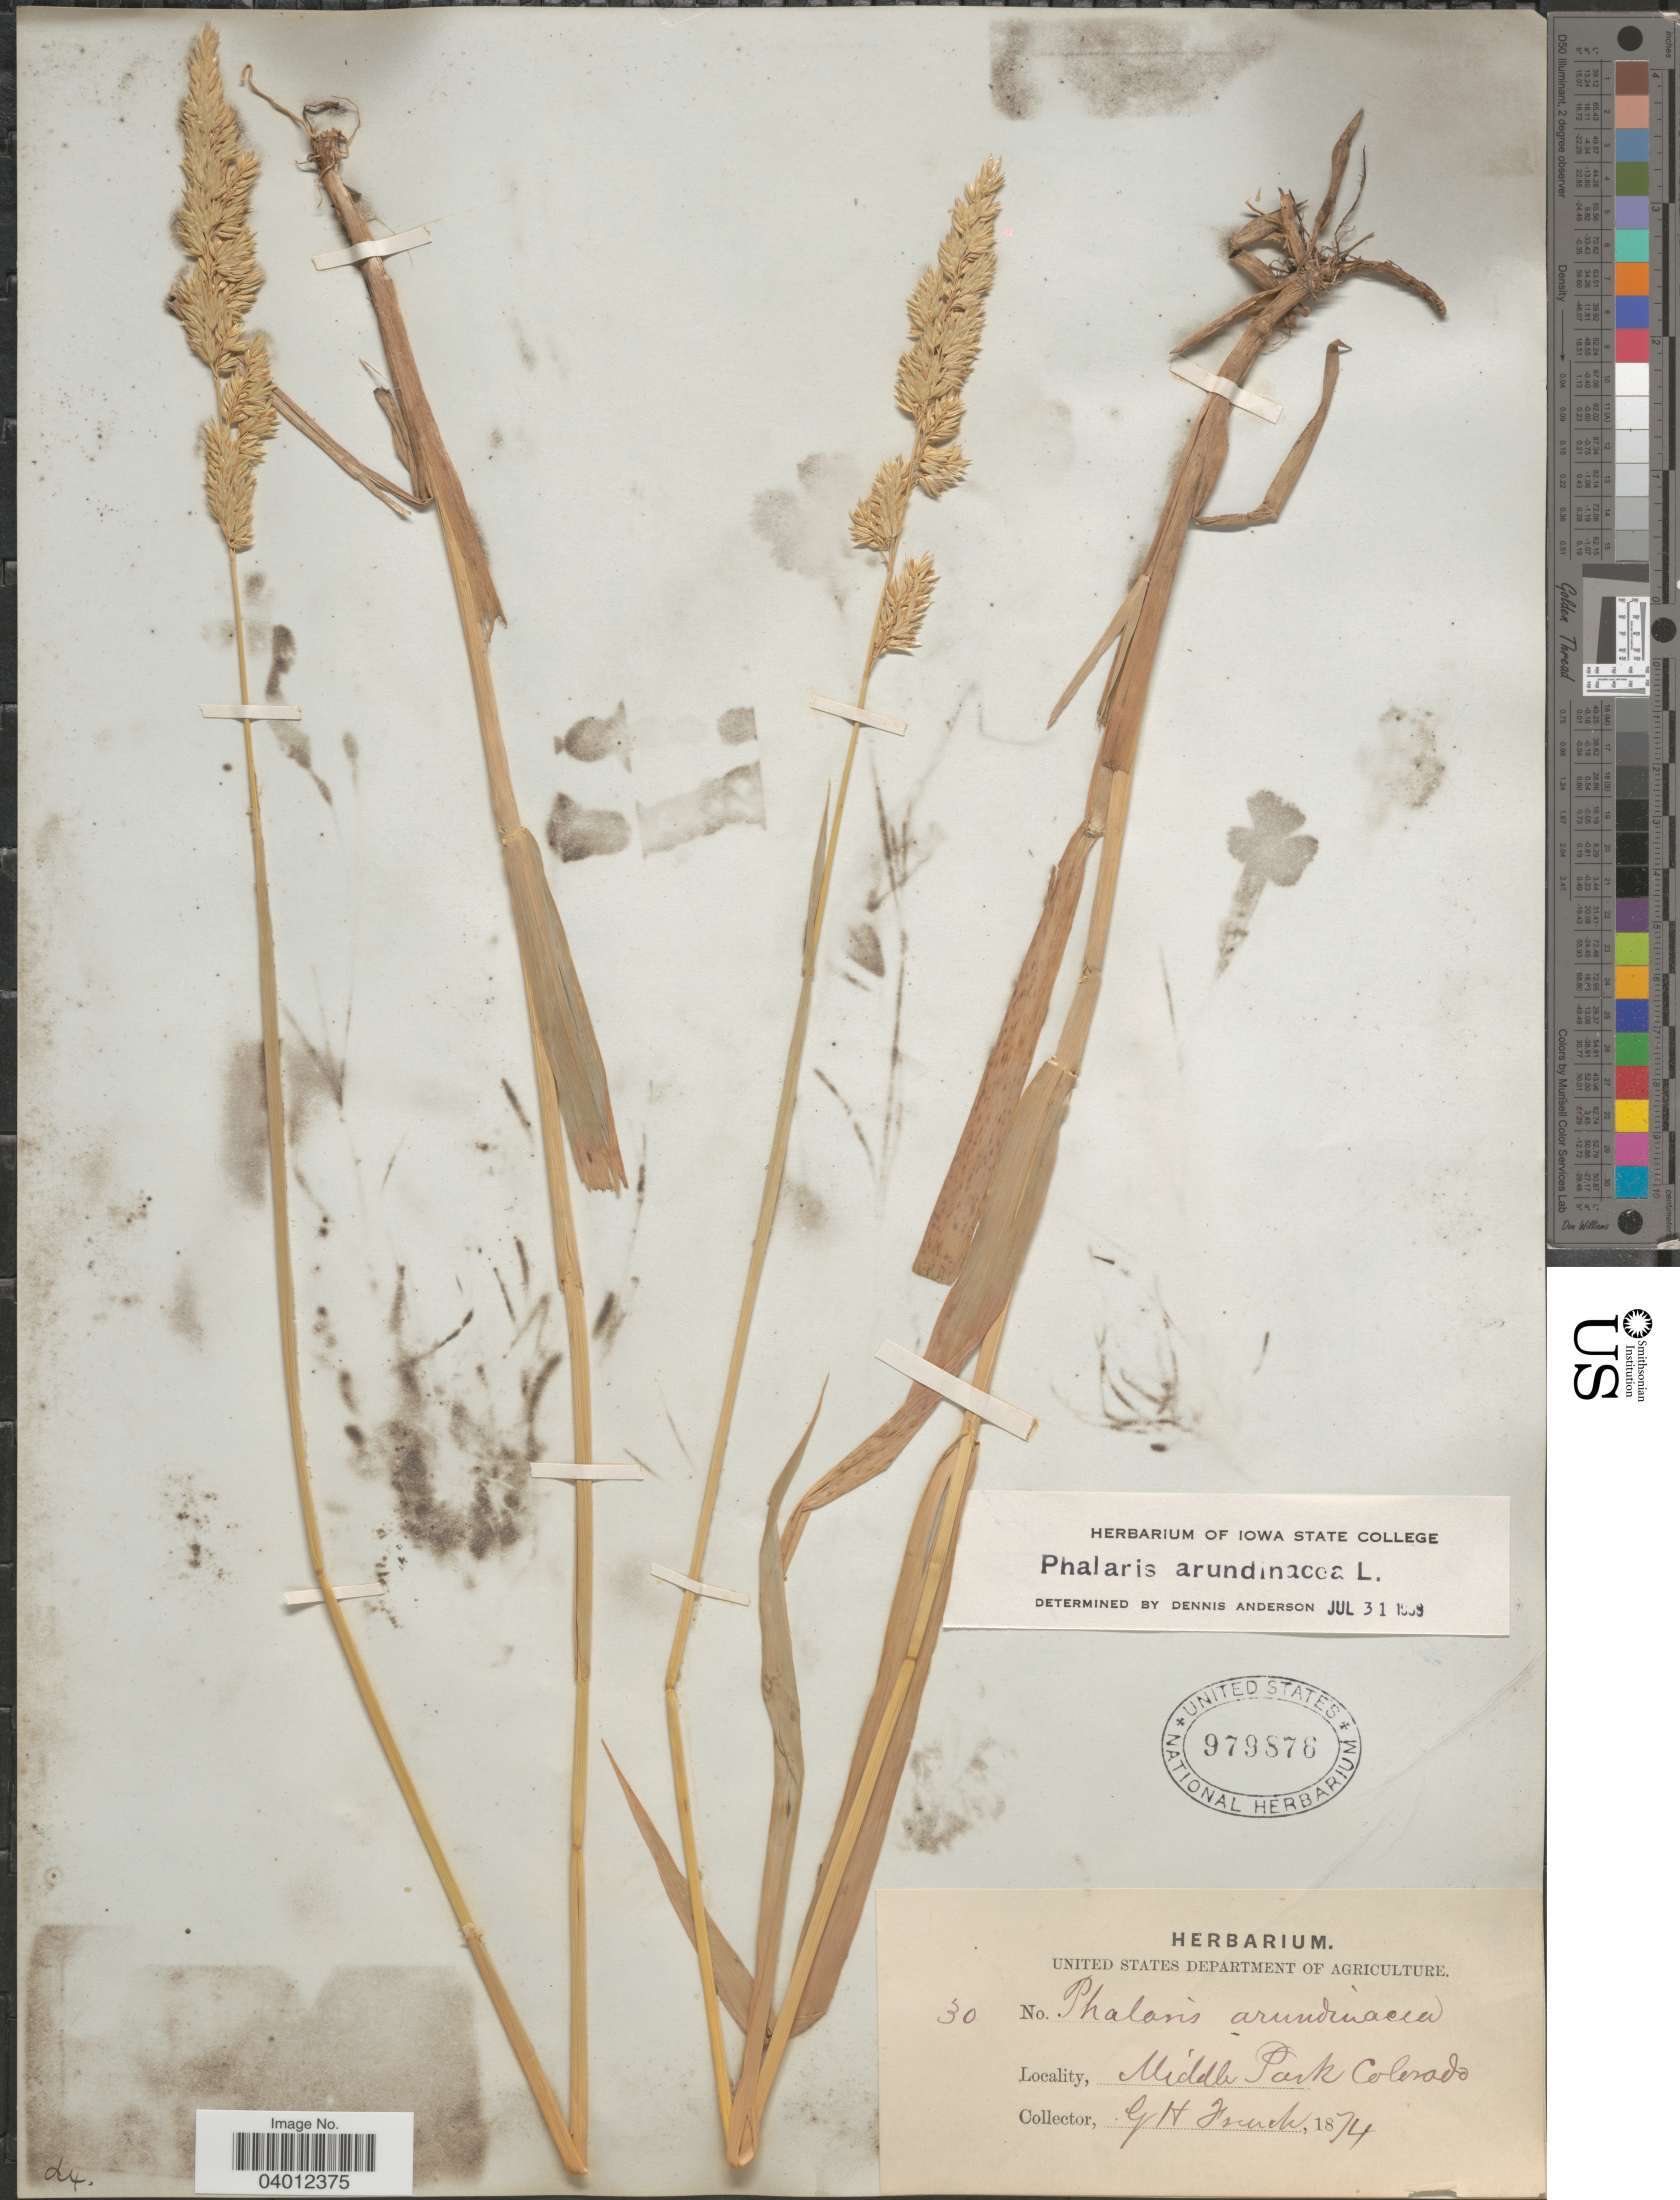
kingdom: Plantae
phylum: Tracheophyta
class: Liliopsida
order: Poales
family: Poaceae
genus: Phalaris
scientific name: Phalaris arundinacea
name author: L.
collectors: G. H. French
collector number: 30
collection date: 1874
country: United States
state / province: Colorado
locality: Middle Park.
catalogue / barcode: US 979876